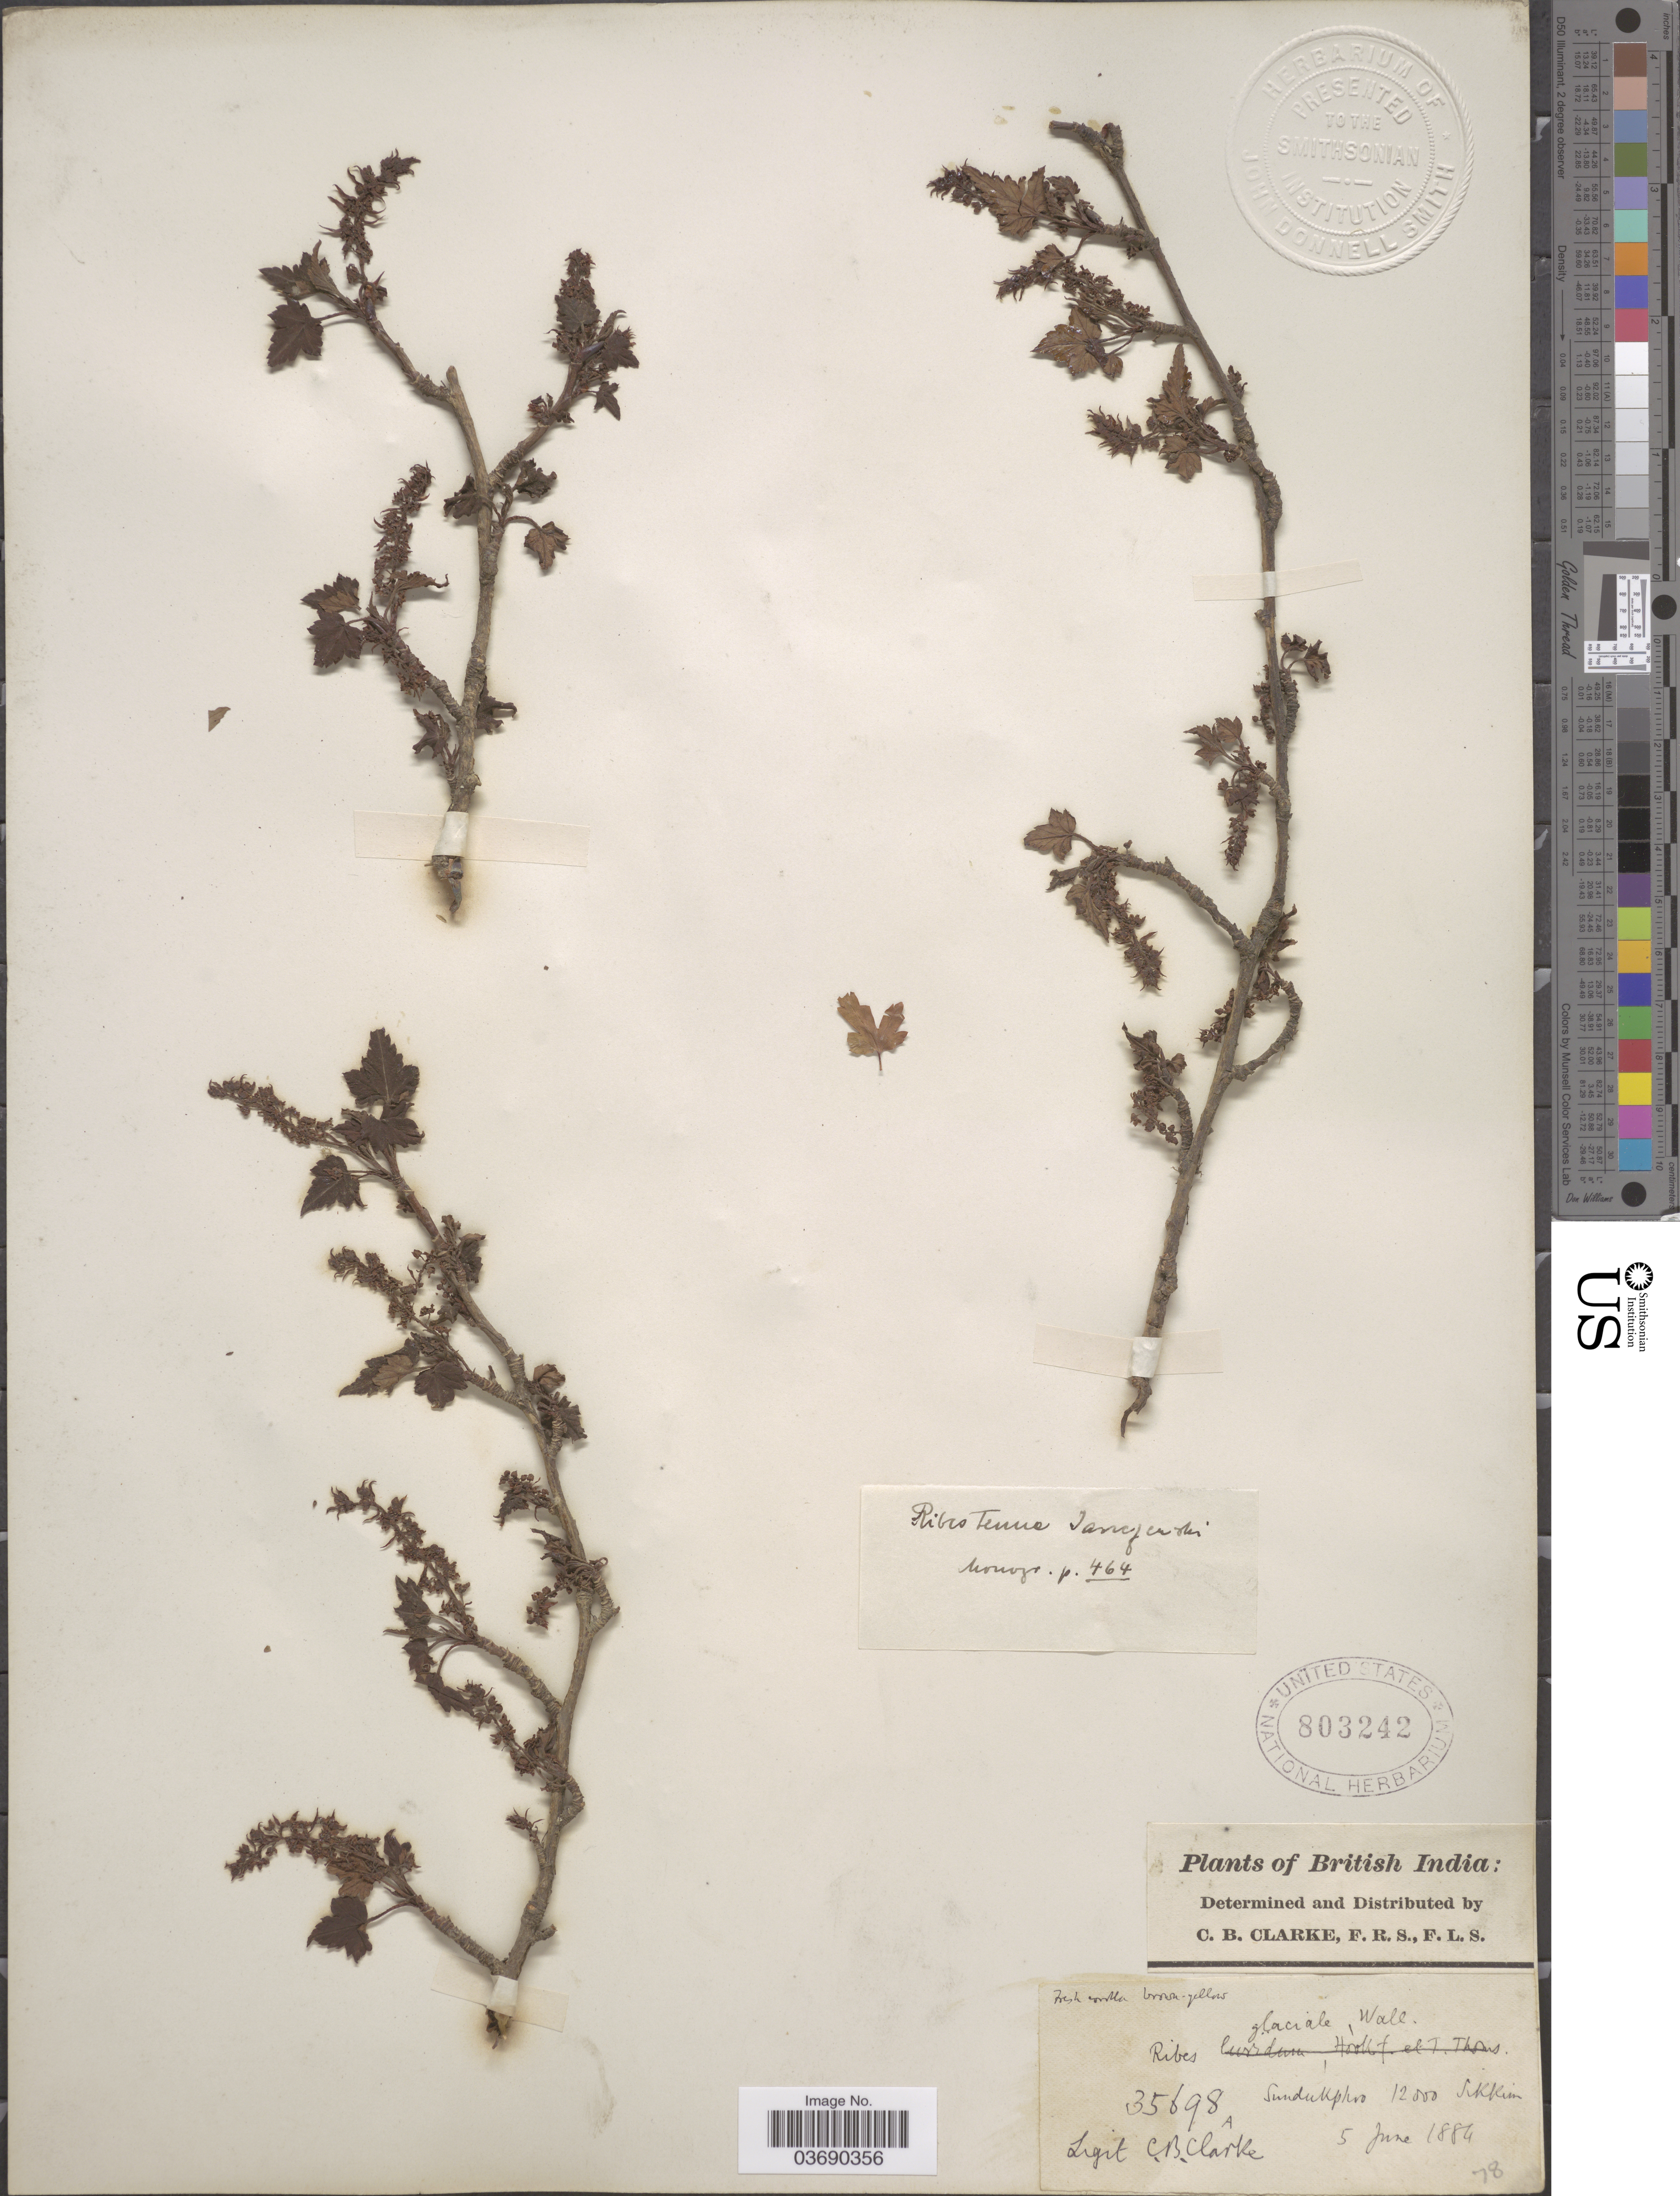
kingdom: Plantae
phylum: Tracheophyta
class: Magnoliopsida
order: Saxifragales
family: Grossulariaceae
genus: Ribes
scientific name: Ribes tenue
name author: Jancz.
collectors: C. B. Clarke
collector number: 35698A?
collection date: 1884-06-05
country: India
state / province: Sikkim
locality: British India. Sundukphoo.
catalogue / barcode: US 803242